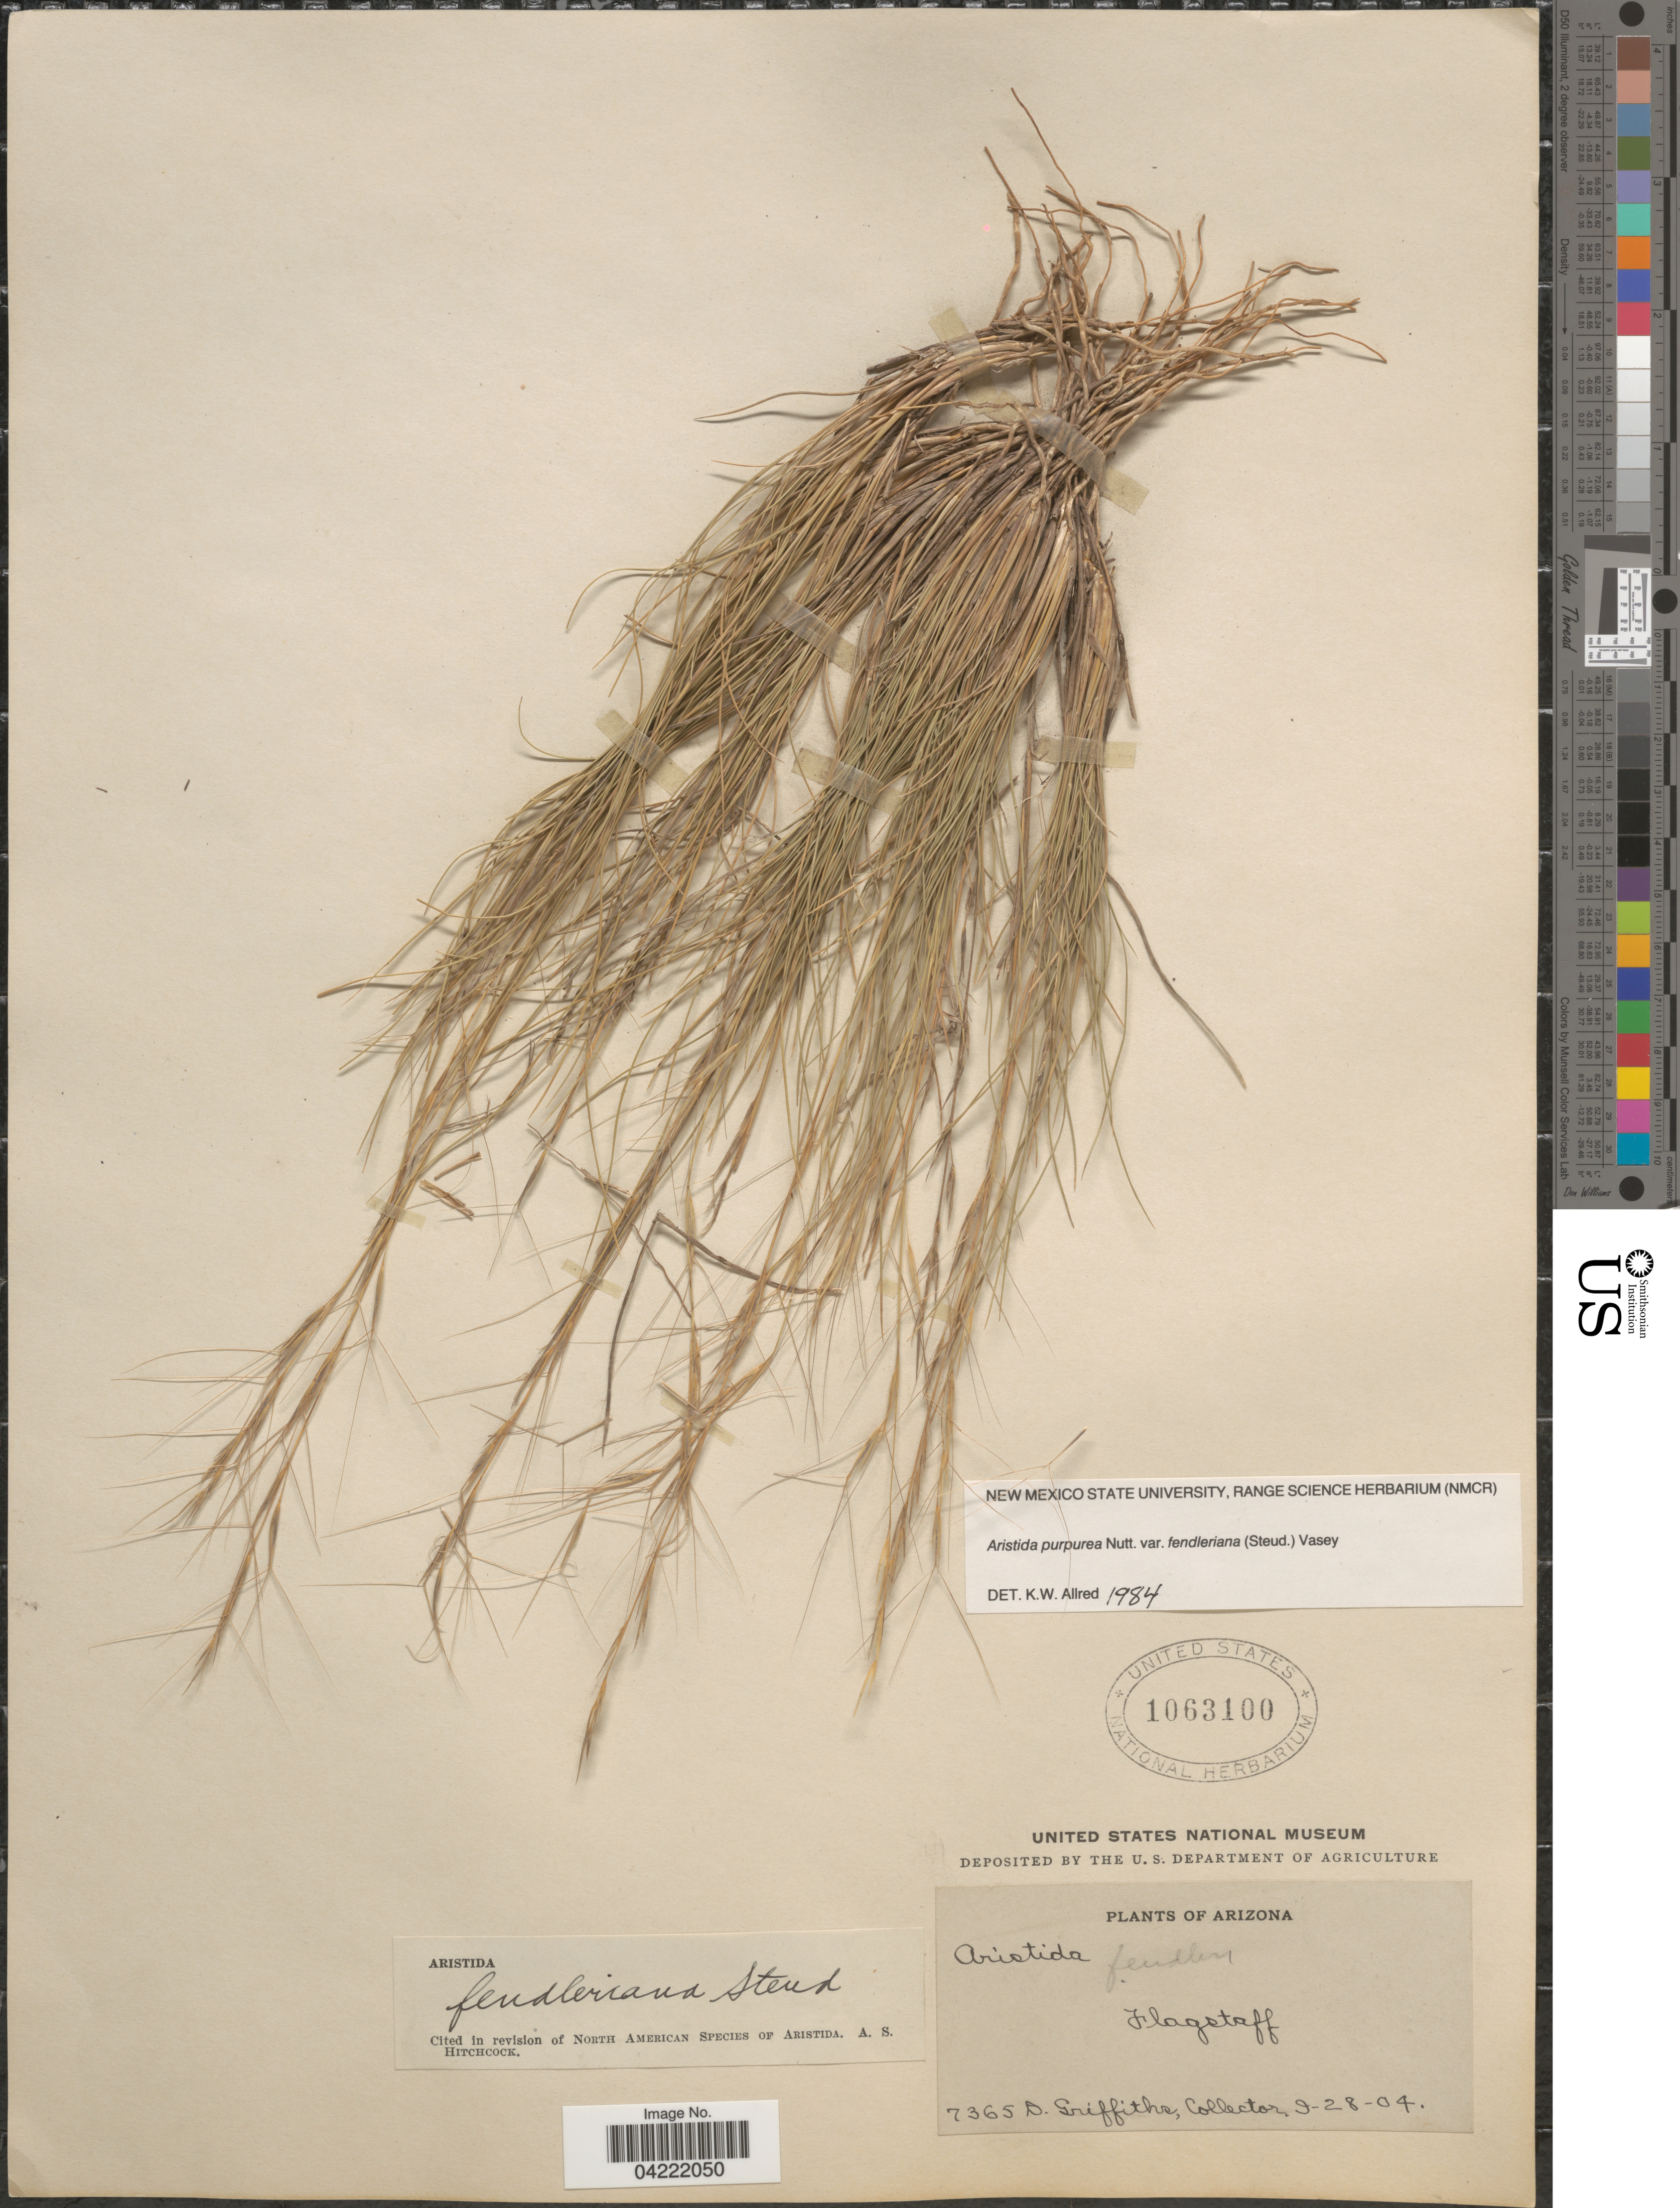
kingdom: Plantae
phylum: Tracheophyta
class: Liliopsida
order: Poales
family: Poaceae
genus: Aristida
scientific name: Aristida purpurea var. fendleriana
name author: (Steud.) Vasey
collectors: D. Griffiths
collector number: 7365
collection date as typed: Transcribed d/m/y: 28/9/4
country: United States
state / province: Arizona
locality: Flagstaff.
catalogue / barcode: US 1063100